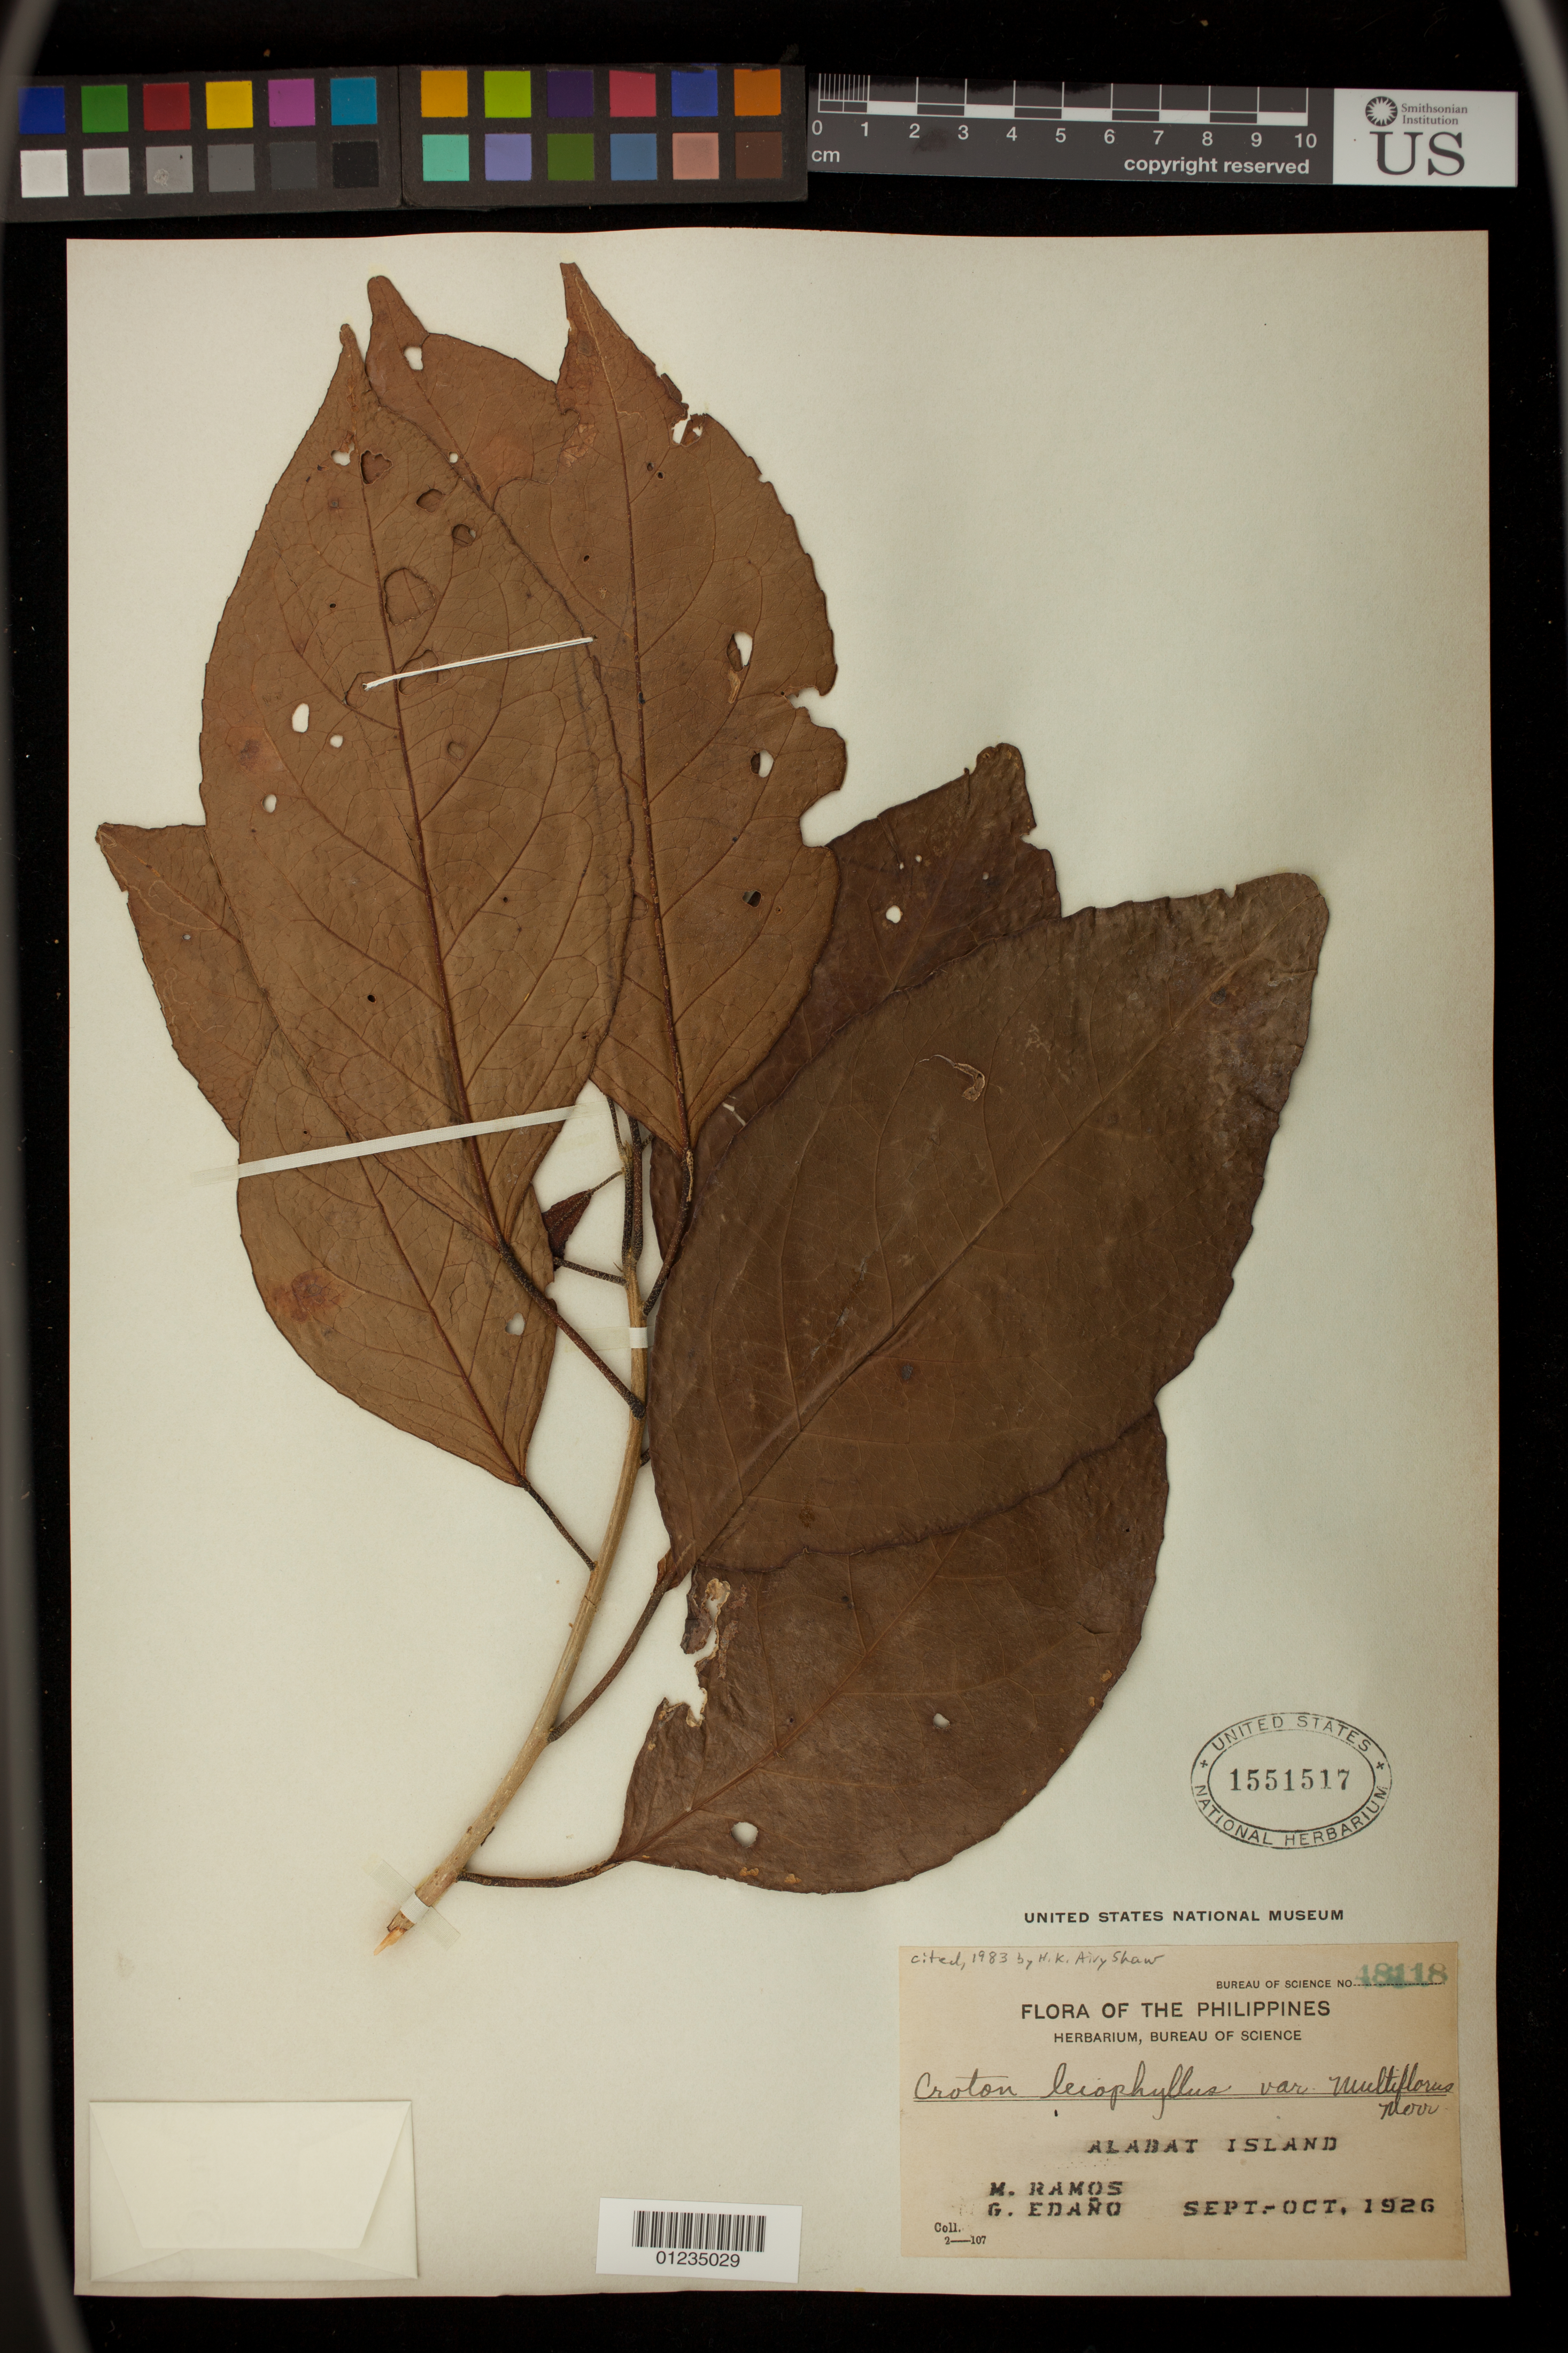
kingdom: Plantae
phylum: Tracheophyta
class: Magnoliopsida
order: Malpighiales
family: Euphorbiaceae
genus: Croton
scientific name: Croton leiophyllus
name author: Müll. Arg.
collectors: G. Edaño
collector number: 48118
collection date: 1926-09/1926-10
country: Philippines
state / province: National Capital Region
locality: Alabat Island, Quezon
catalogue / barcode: US 1551517